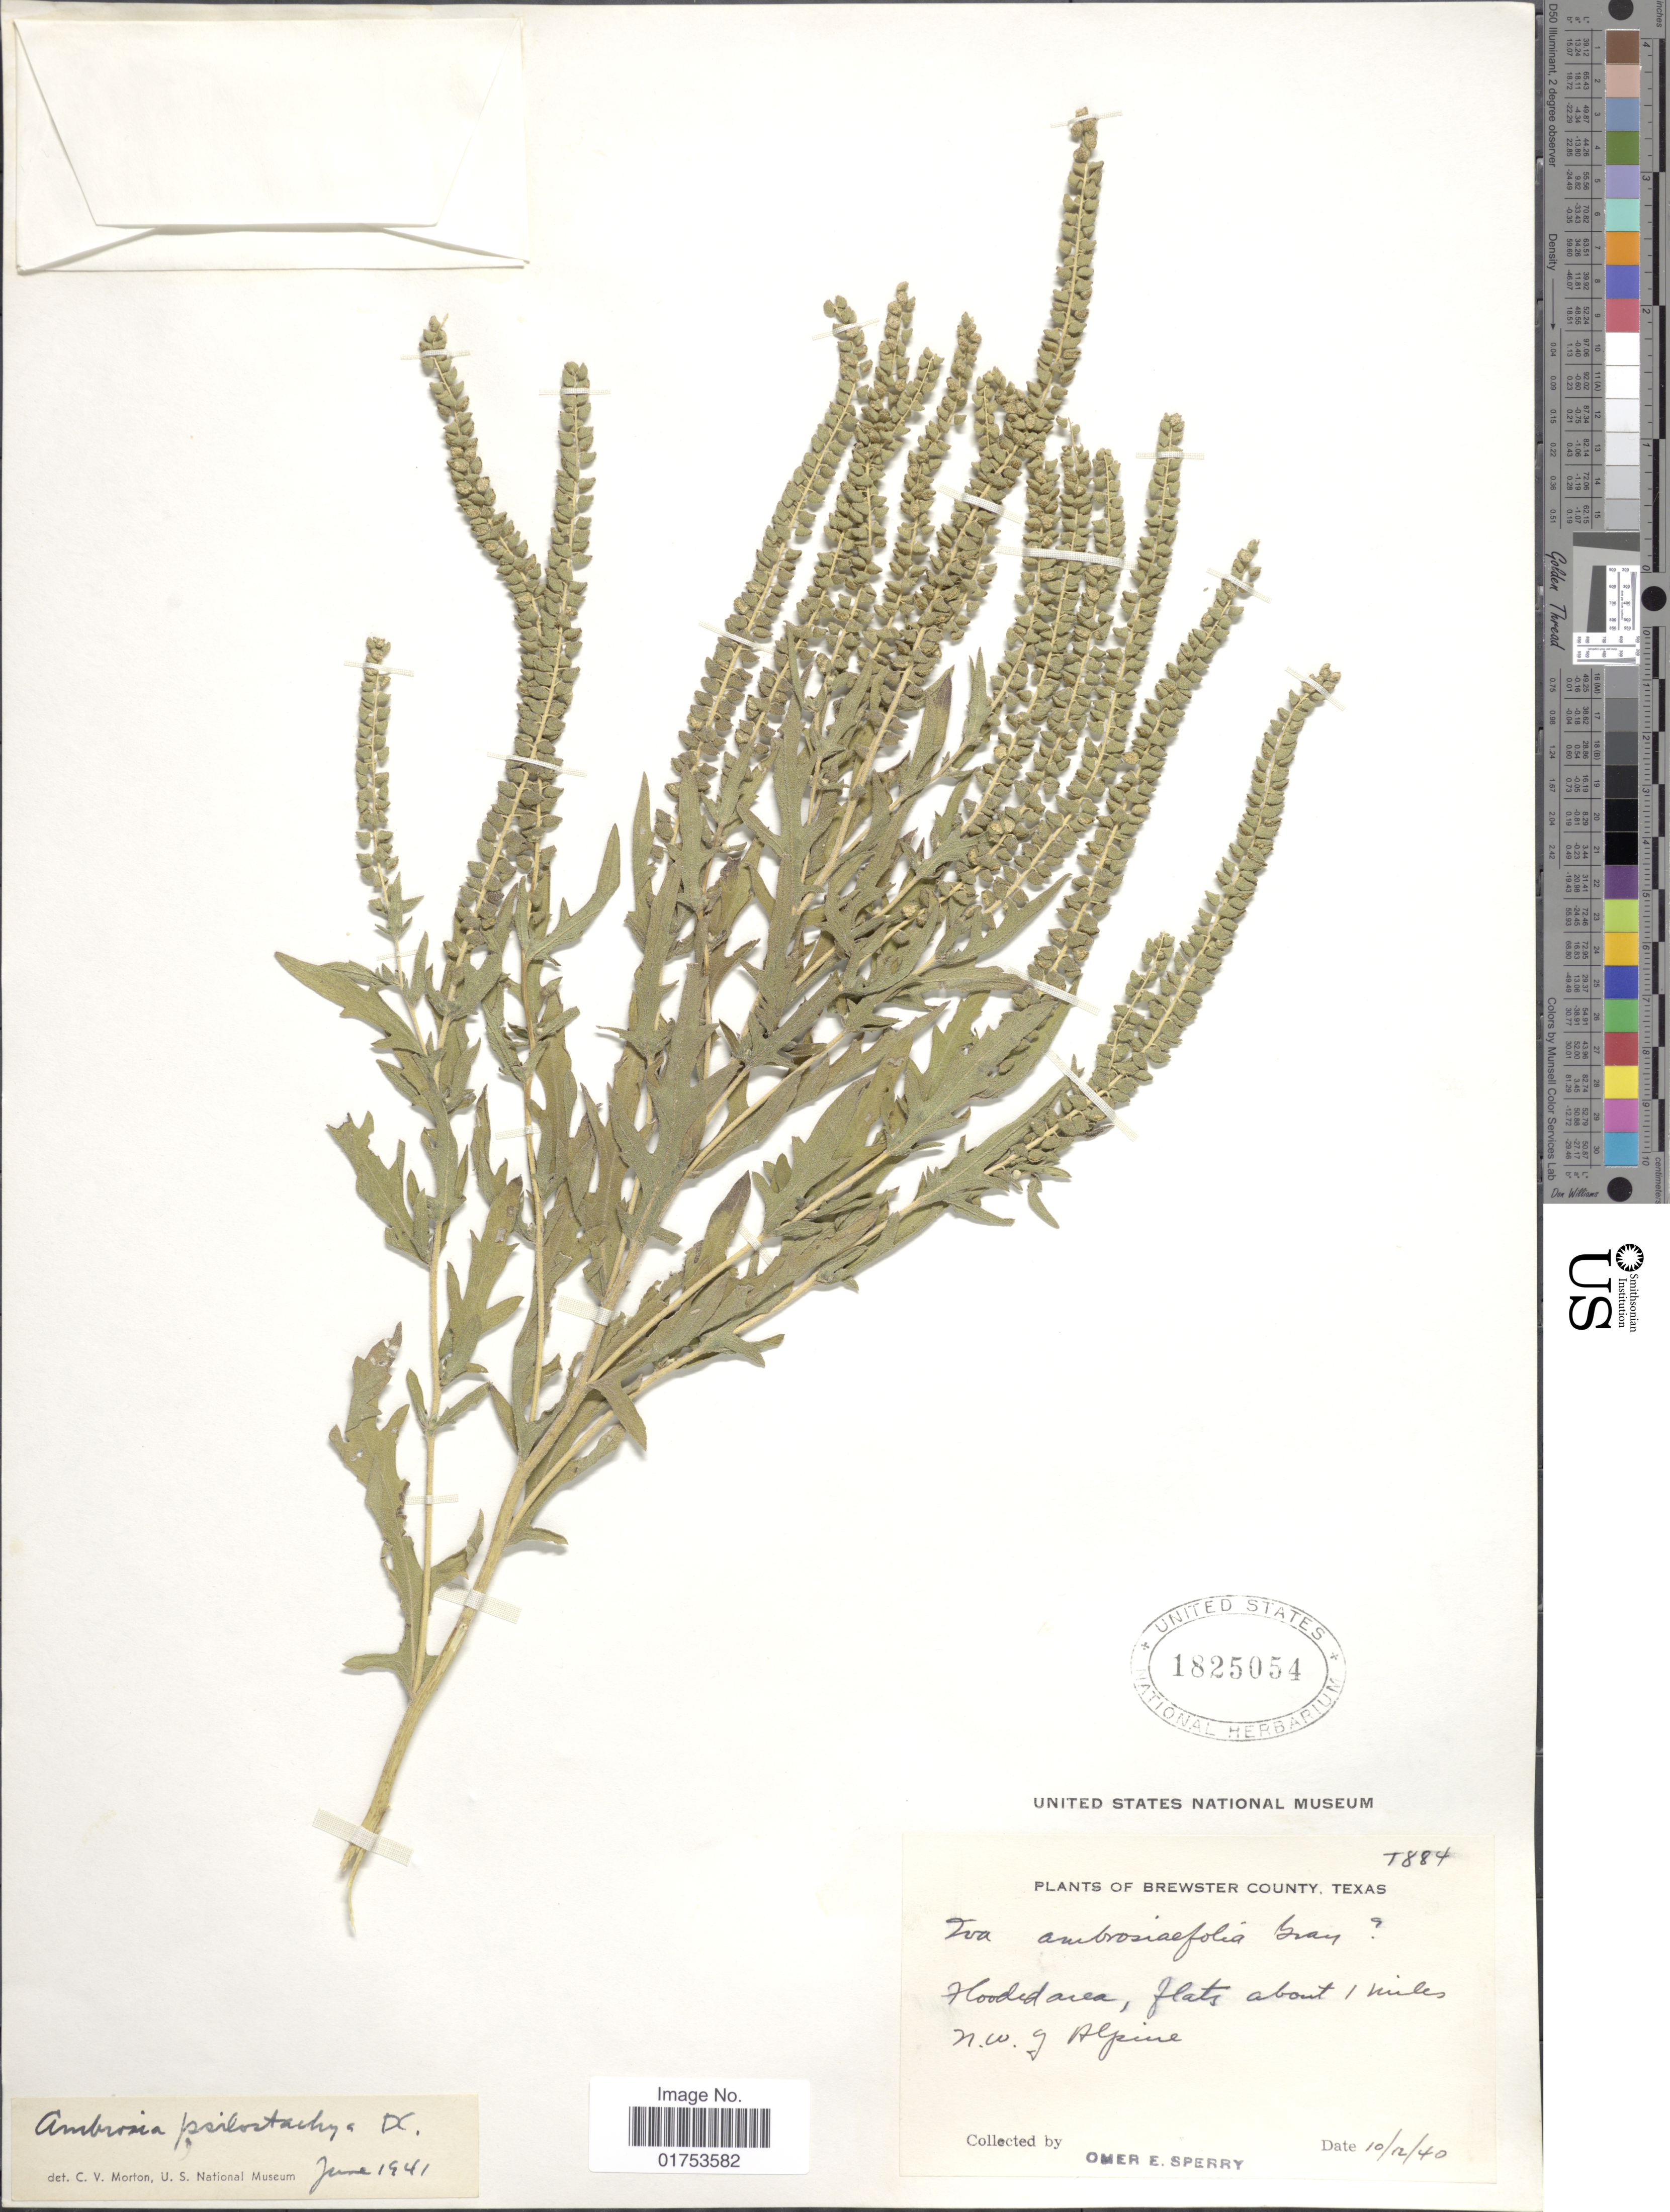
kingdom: Plantae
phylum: Tracheophyta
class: Magnoliopsida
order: Asterales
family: Asteraceae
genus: Ambrosia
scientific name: Ambrosia psilostachya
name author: DC.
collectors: O. E. Sperry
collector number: T884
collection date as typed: Transcribed d/m/y: 12/10/40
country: United States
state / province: Texas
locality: Brewster County, flats about 1 miles N.W. of Alpine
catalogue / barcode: US 1825054